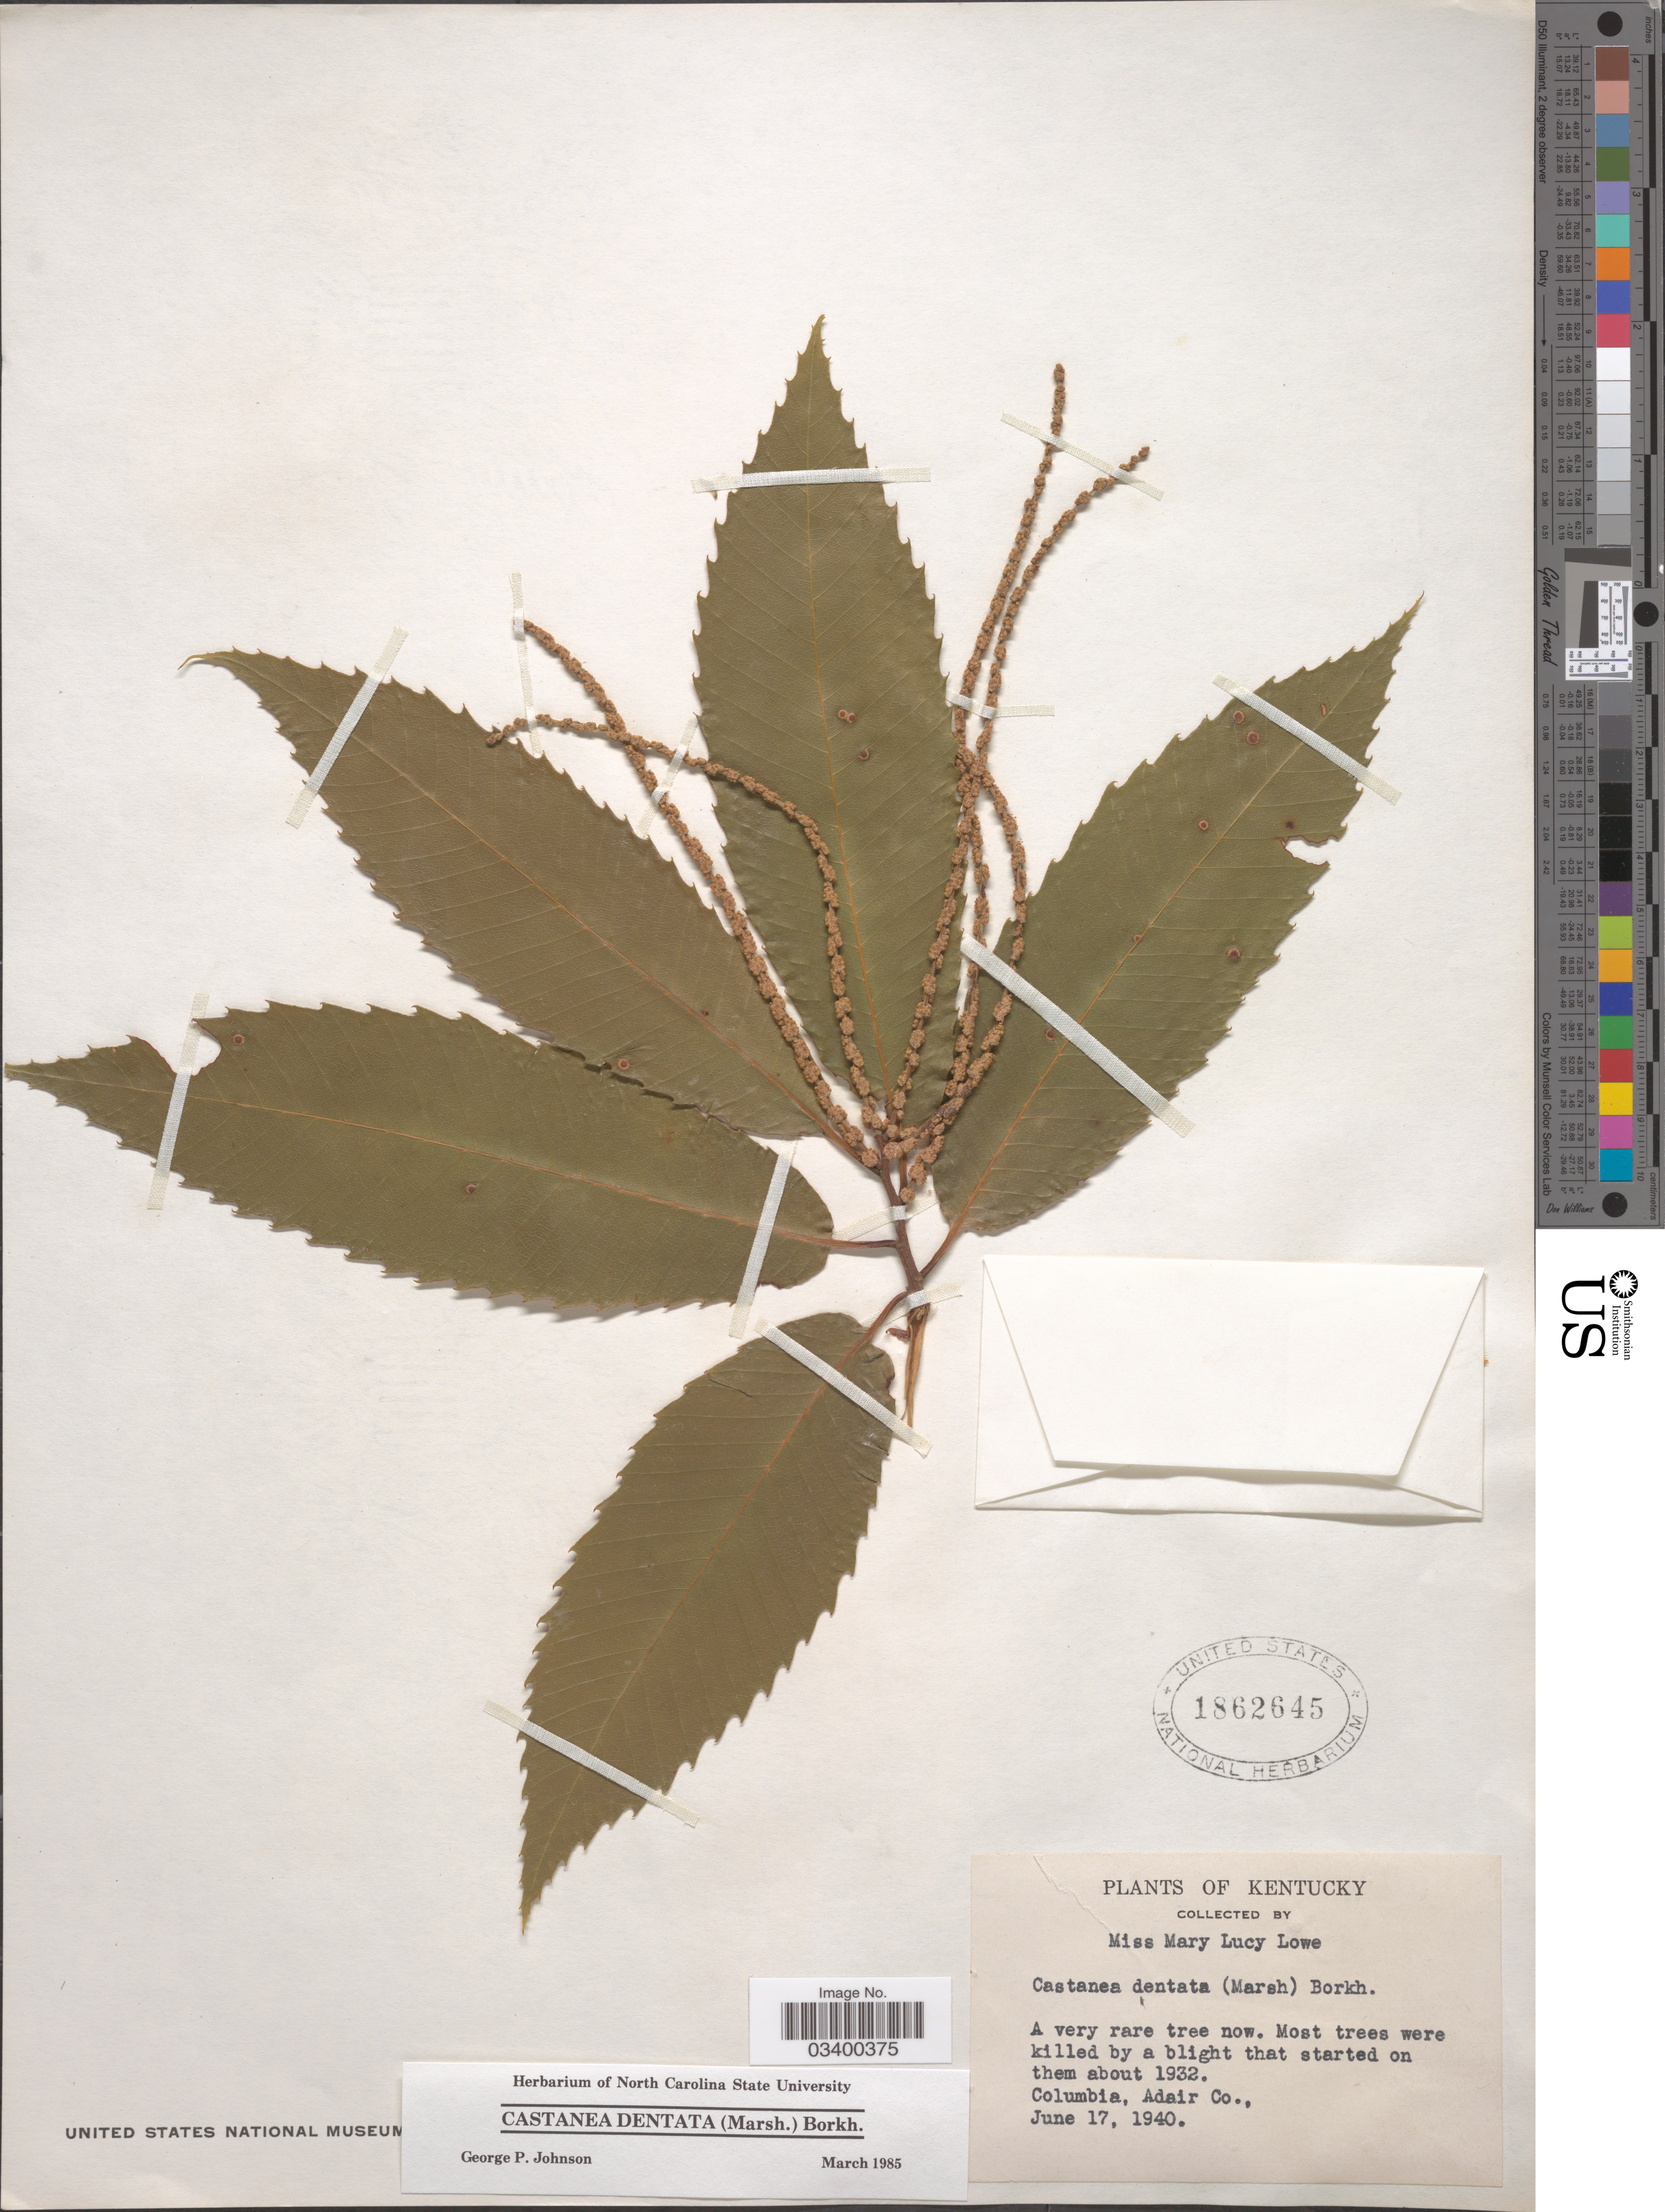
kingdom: Plantae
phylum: Tracheophyta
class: Magnoliopsida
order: Fagales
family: Fagaceae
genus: Castanea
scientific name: Castanea dentata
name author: (Marshall) Borkh.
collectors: M. Lowe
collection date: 1940-06-17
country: United States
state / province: Kentucky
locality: Columbia, Adair Co.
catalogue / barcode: US 1862645